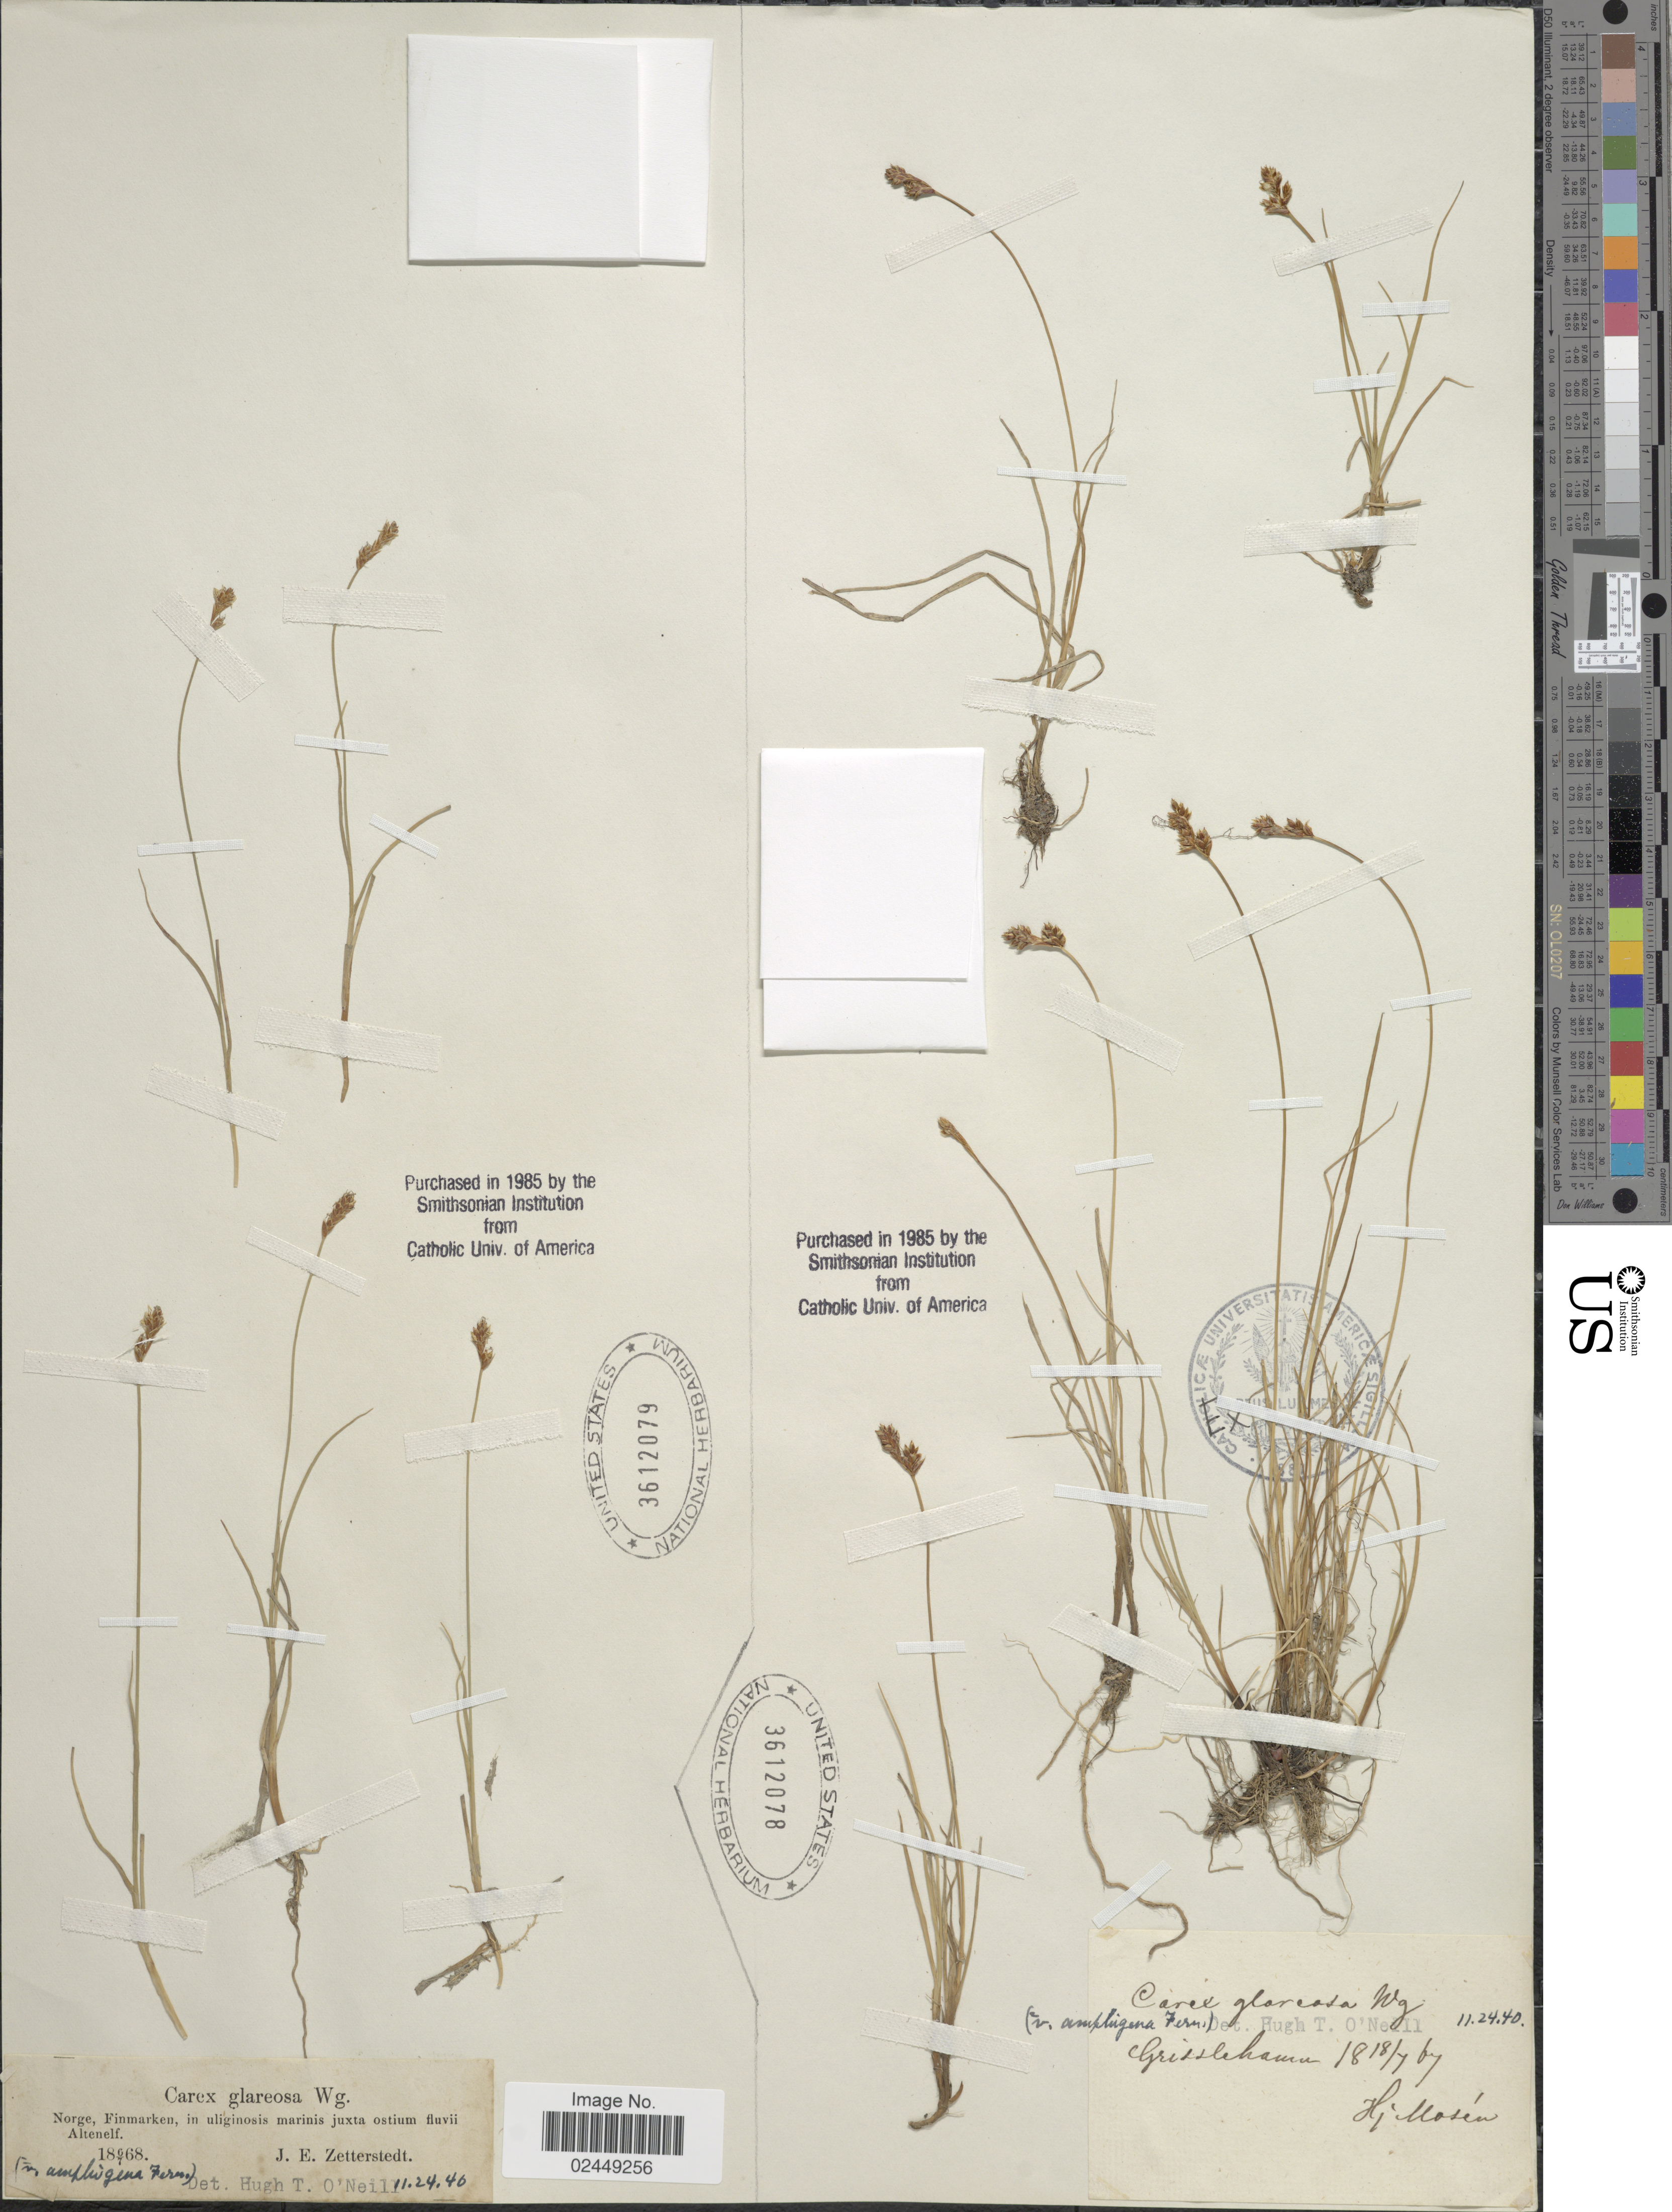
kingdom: Plantae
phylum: Tracheophyta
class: Liliopsida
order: Poales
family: Cyperaceae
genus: Carex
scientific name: Carex glareosa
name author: Schkuhr ex Wahlenb.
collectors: J.E. Zetterstedt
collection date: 1868-07-06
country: Norway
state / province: Finnmark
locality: Norge, Finmarken, in uliginosis marinis juxta ostium fluvii Alltenelf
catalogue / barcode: US 3612079-2